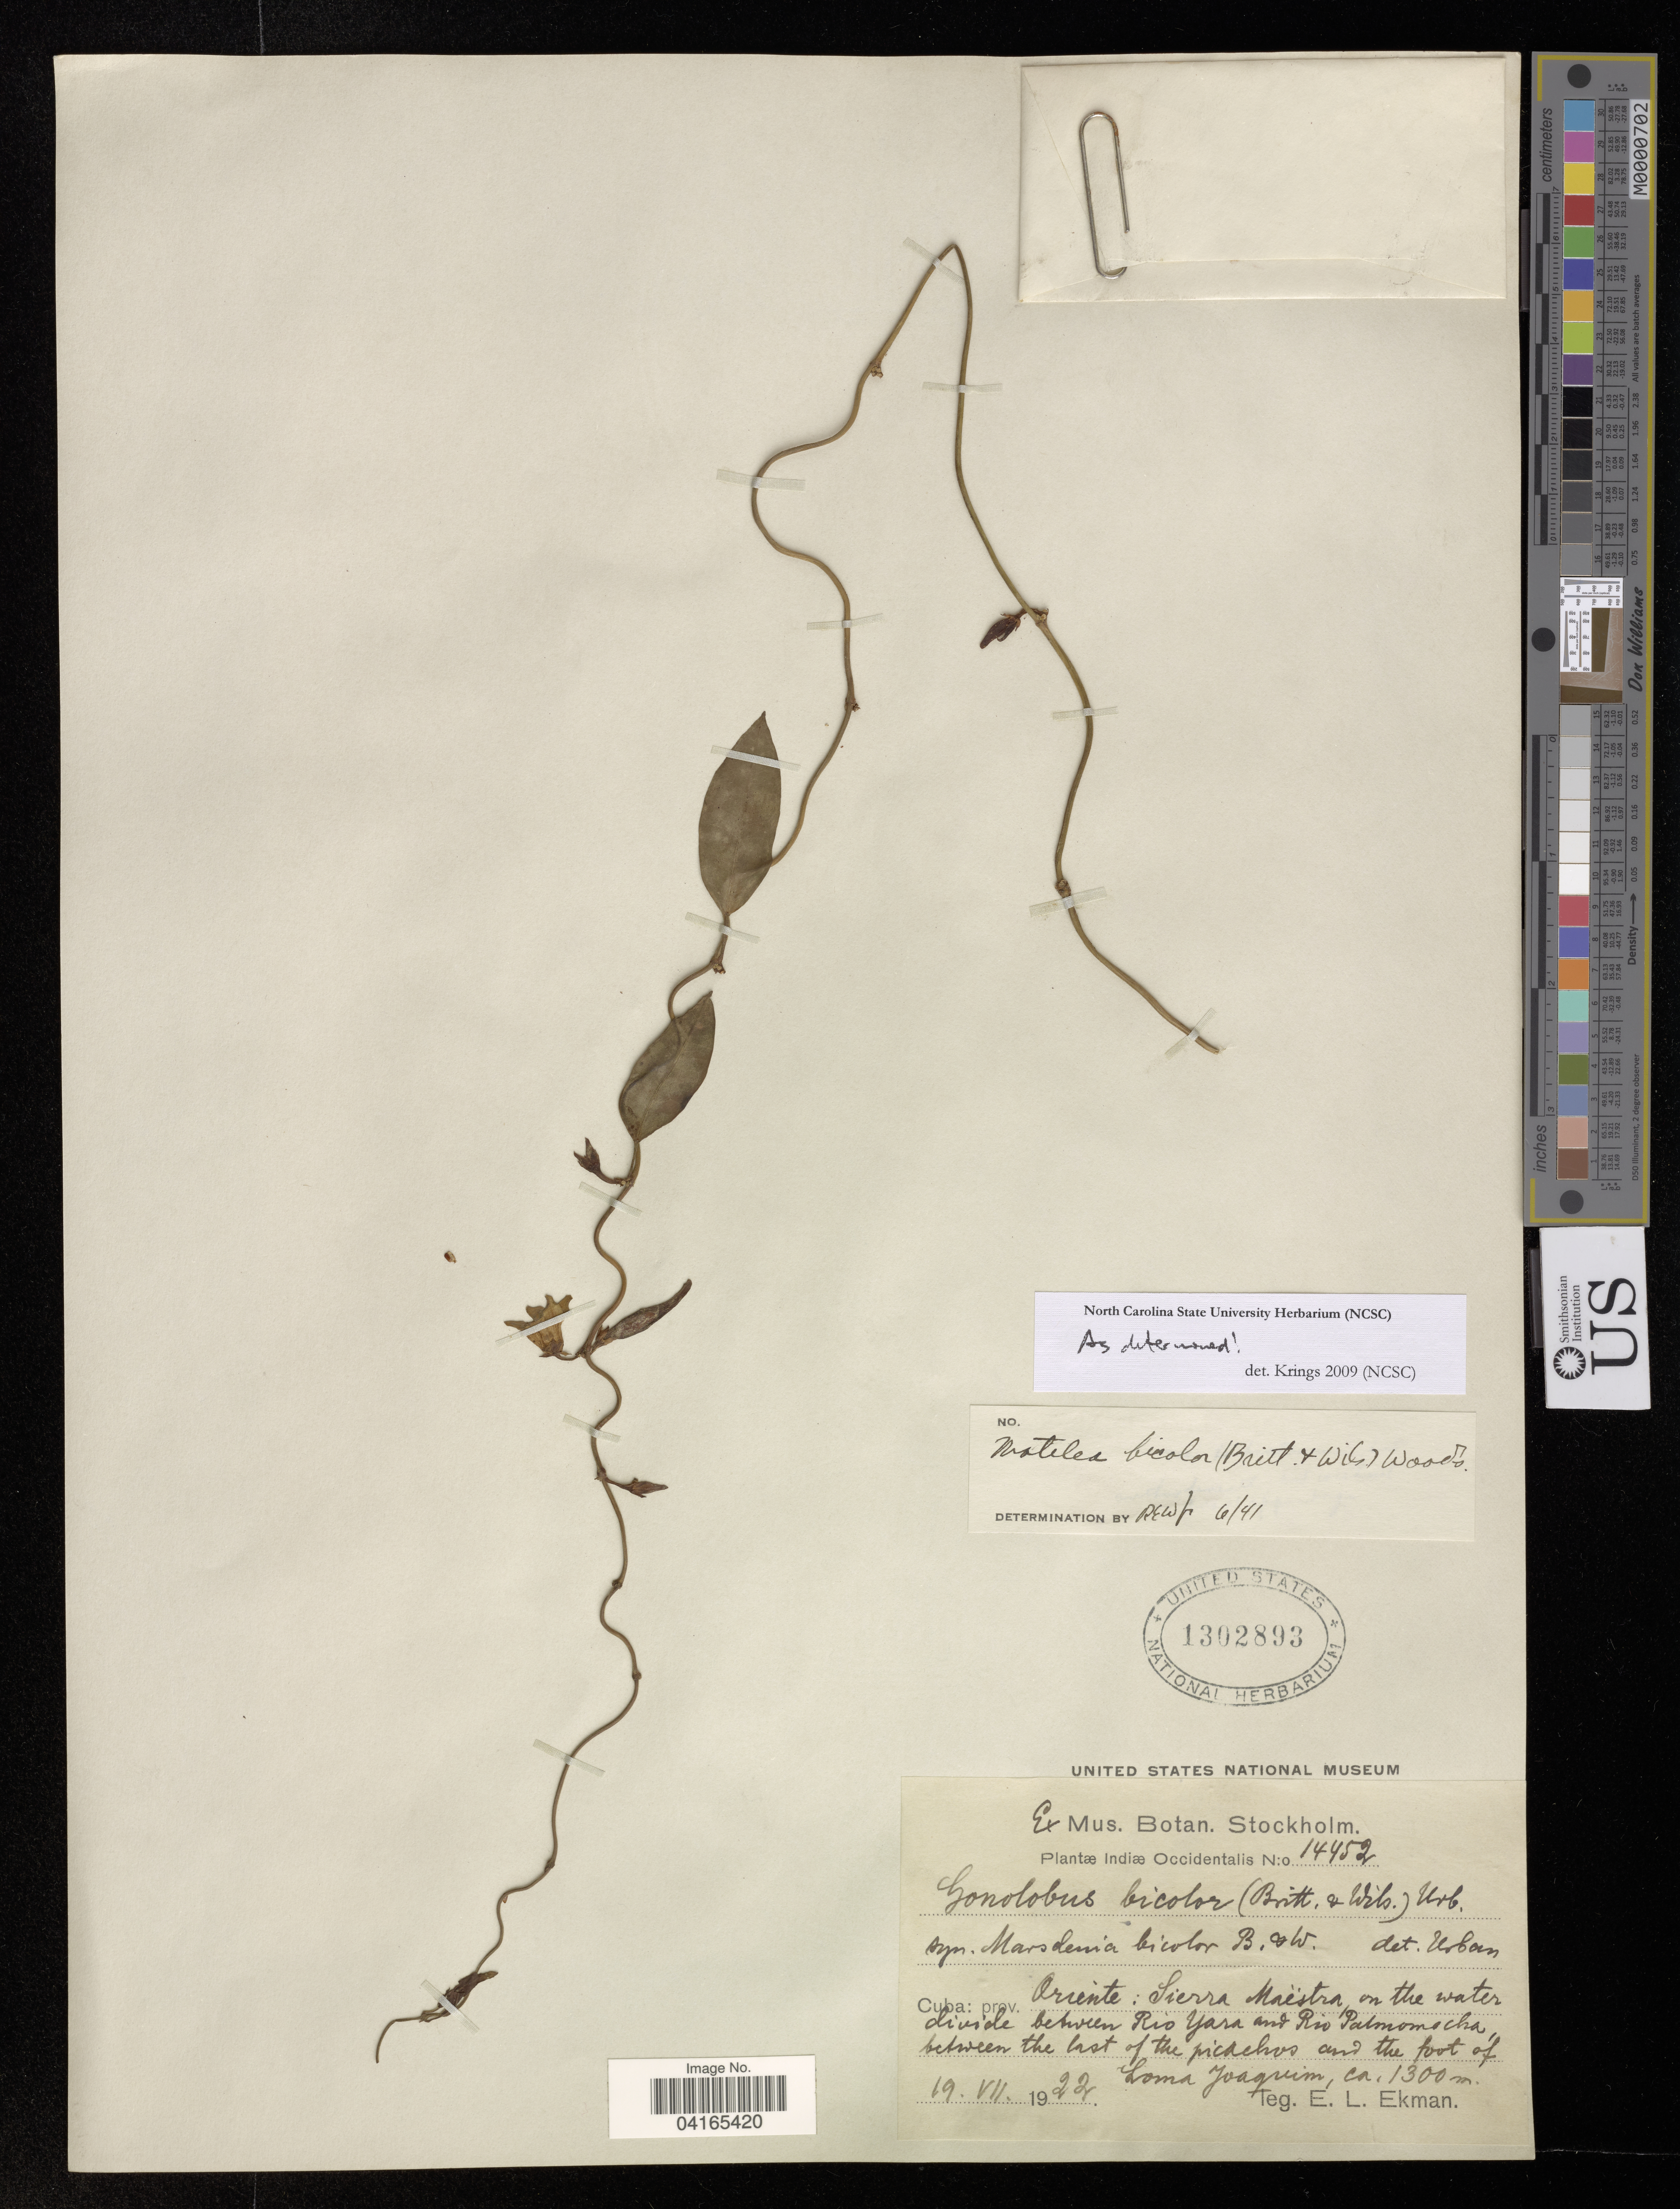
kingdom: Plantae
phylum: Tracheophyta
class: Magnoliopsida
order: Gentianales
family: Apocynaceae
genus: Matelea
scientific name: Matelea bicolor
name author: (Britton & P. Wilson) Woodson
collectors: E. L. Ekman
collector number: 14452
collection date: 1922-07-19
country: Cuba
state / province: Oriente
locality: Prov. Oriente: Sierra Maëstra on the water divide between Rio Yara and Rio Palmomocha, between the last of the picachos and the foot of Loma Joaquim, ca. 1300 m.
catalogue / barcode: US 1302893